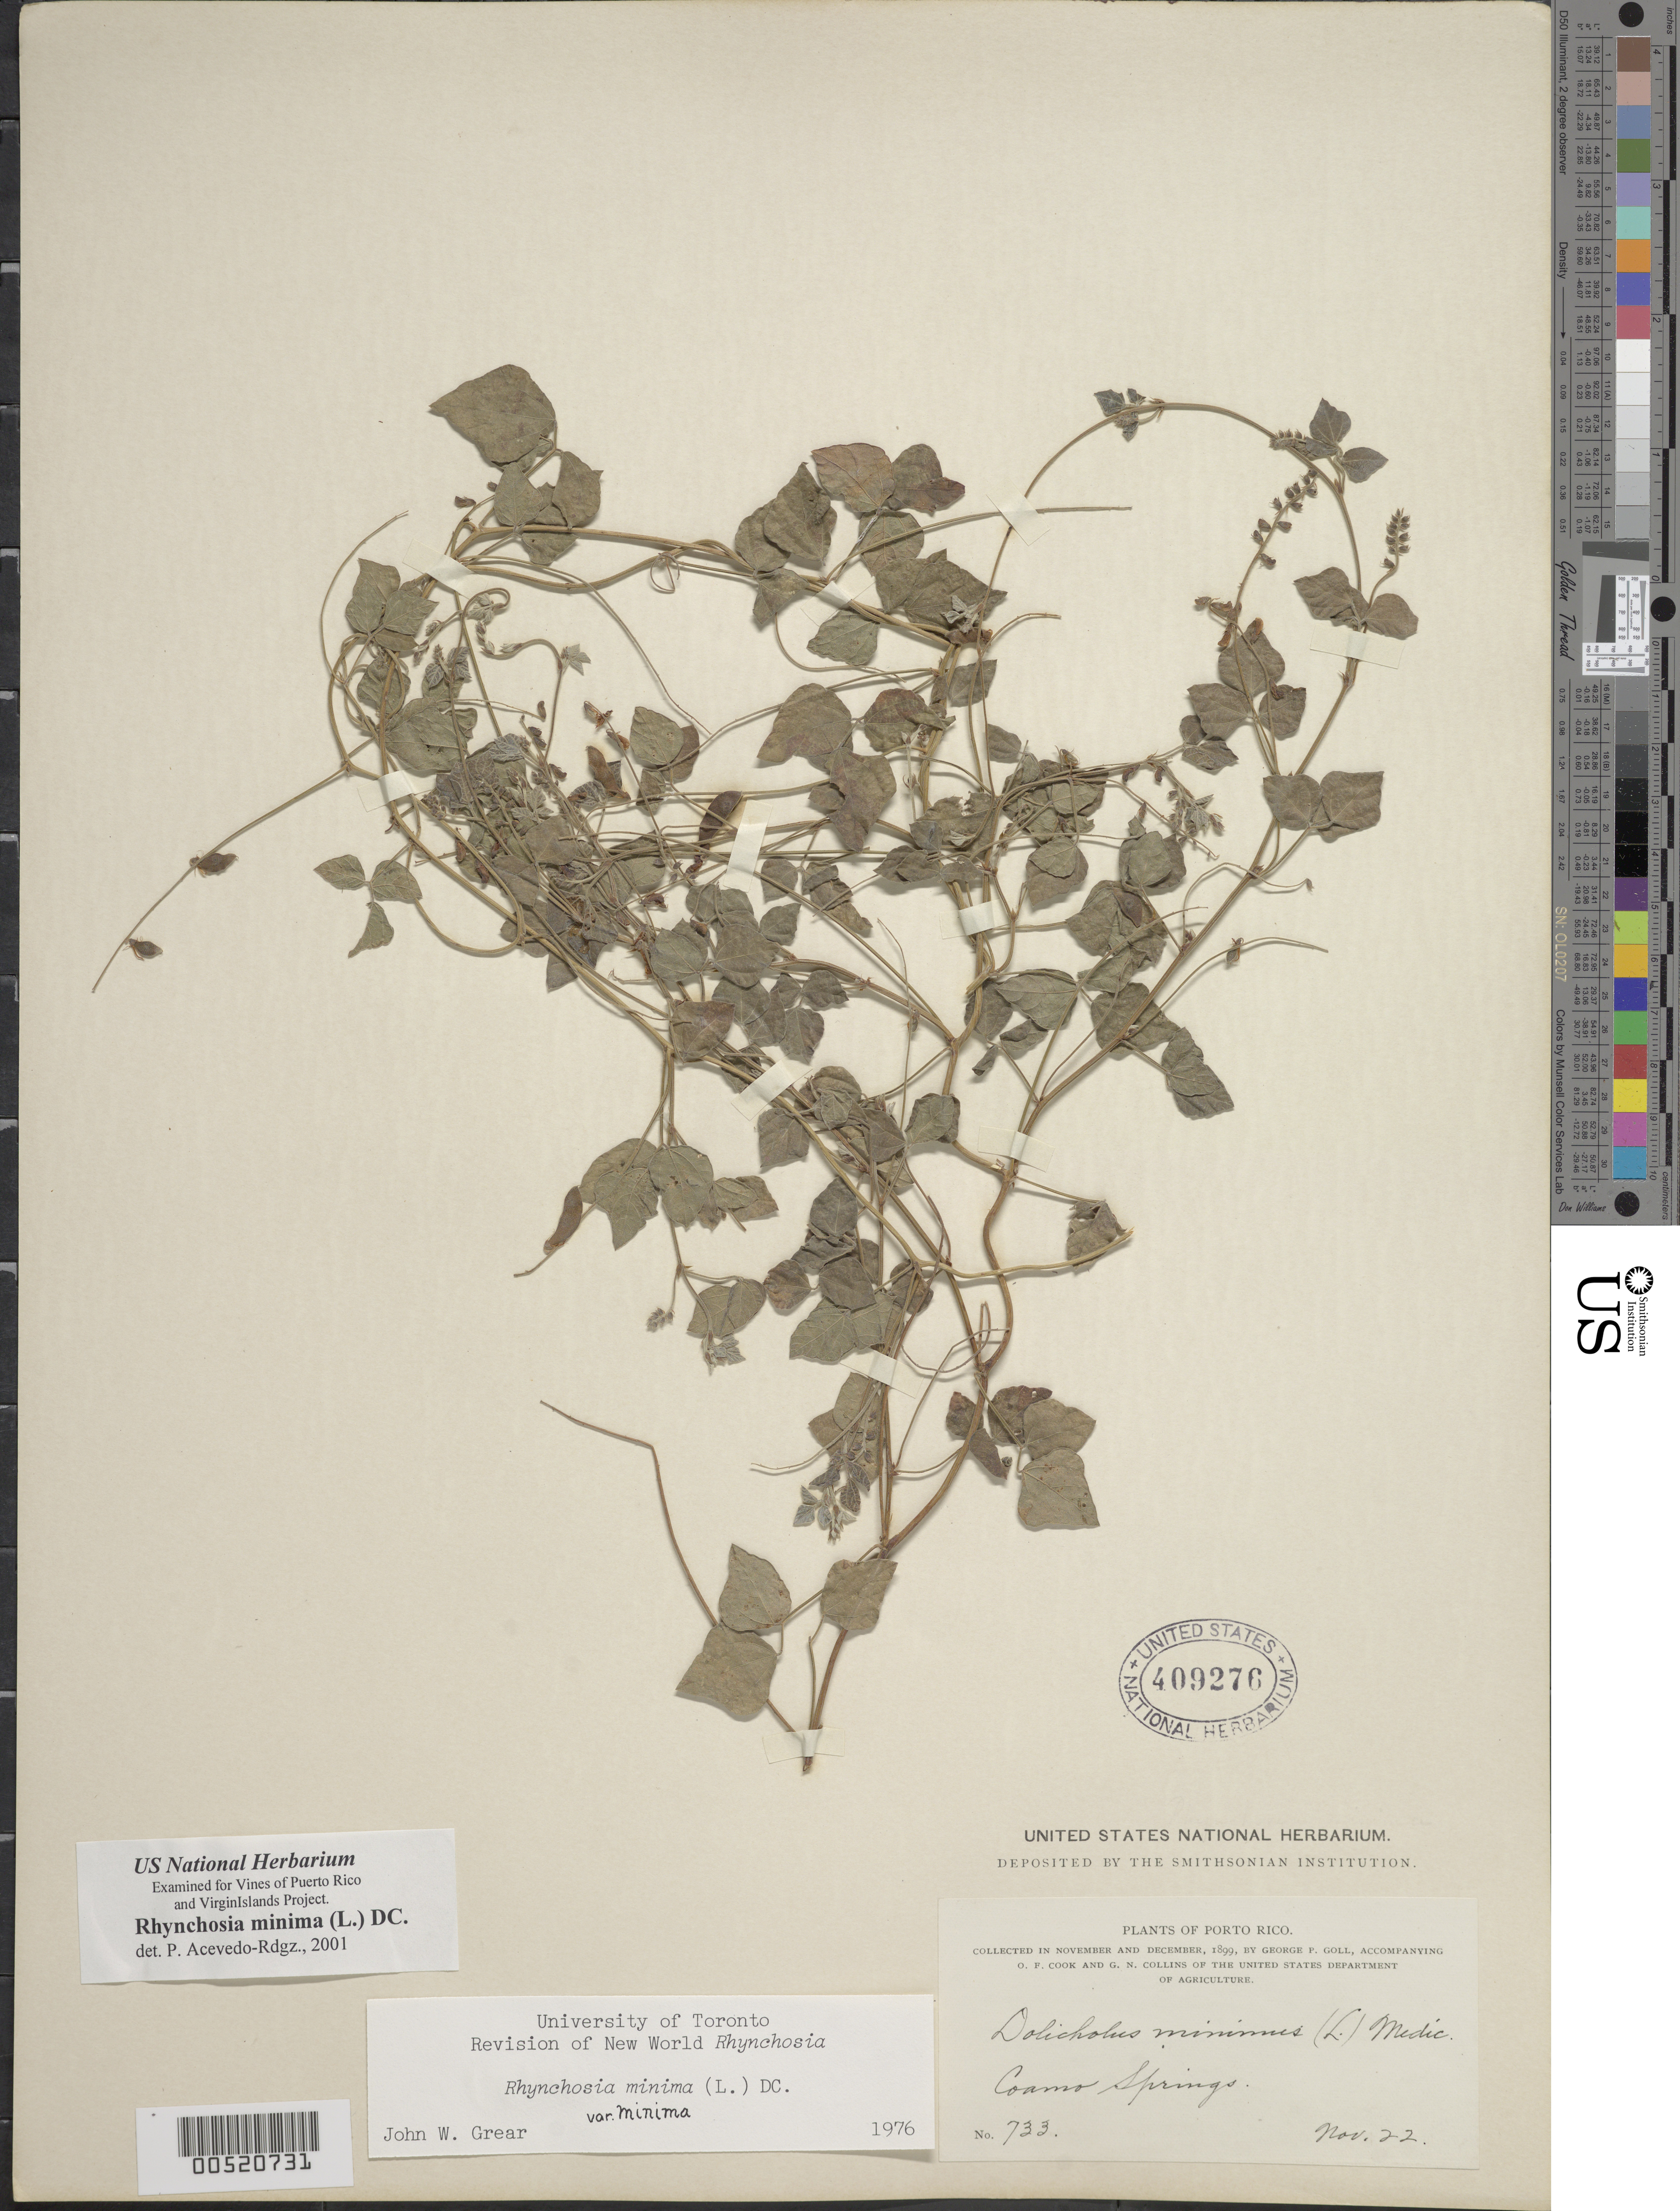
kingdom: Plantae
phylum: Tracheophyta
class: Magnoliopsida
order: Fabales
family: Fabaceae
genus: Rhynchosia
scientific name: Rhynchosia minima var. minima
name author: (L.) DC.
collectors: G. Goll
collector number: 733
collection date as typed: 22 Nov 1899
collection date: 1899-11-22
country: Puerto Rico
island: Greater Antilles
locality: Coamo Springs.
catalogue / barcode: US 409276